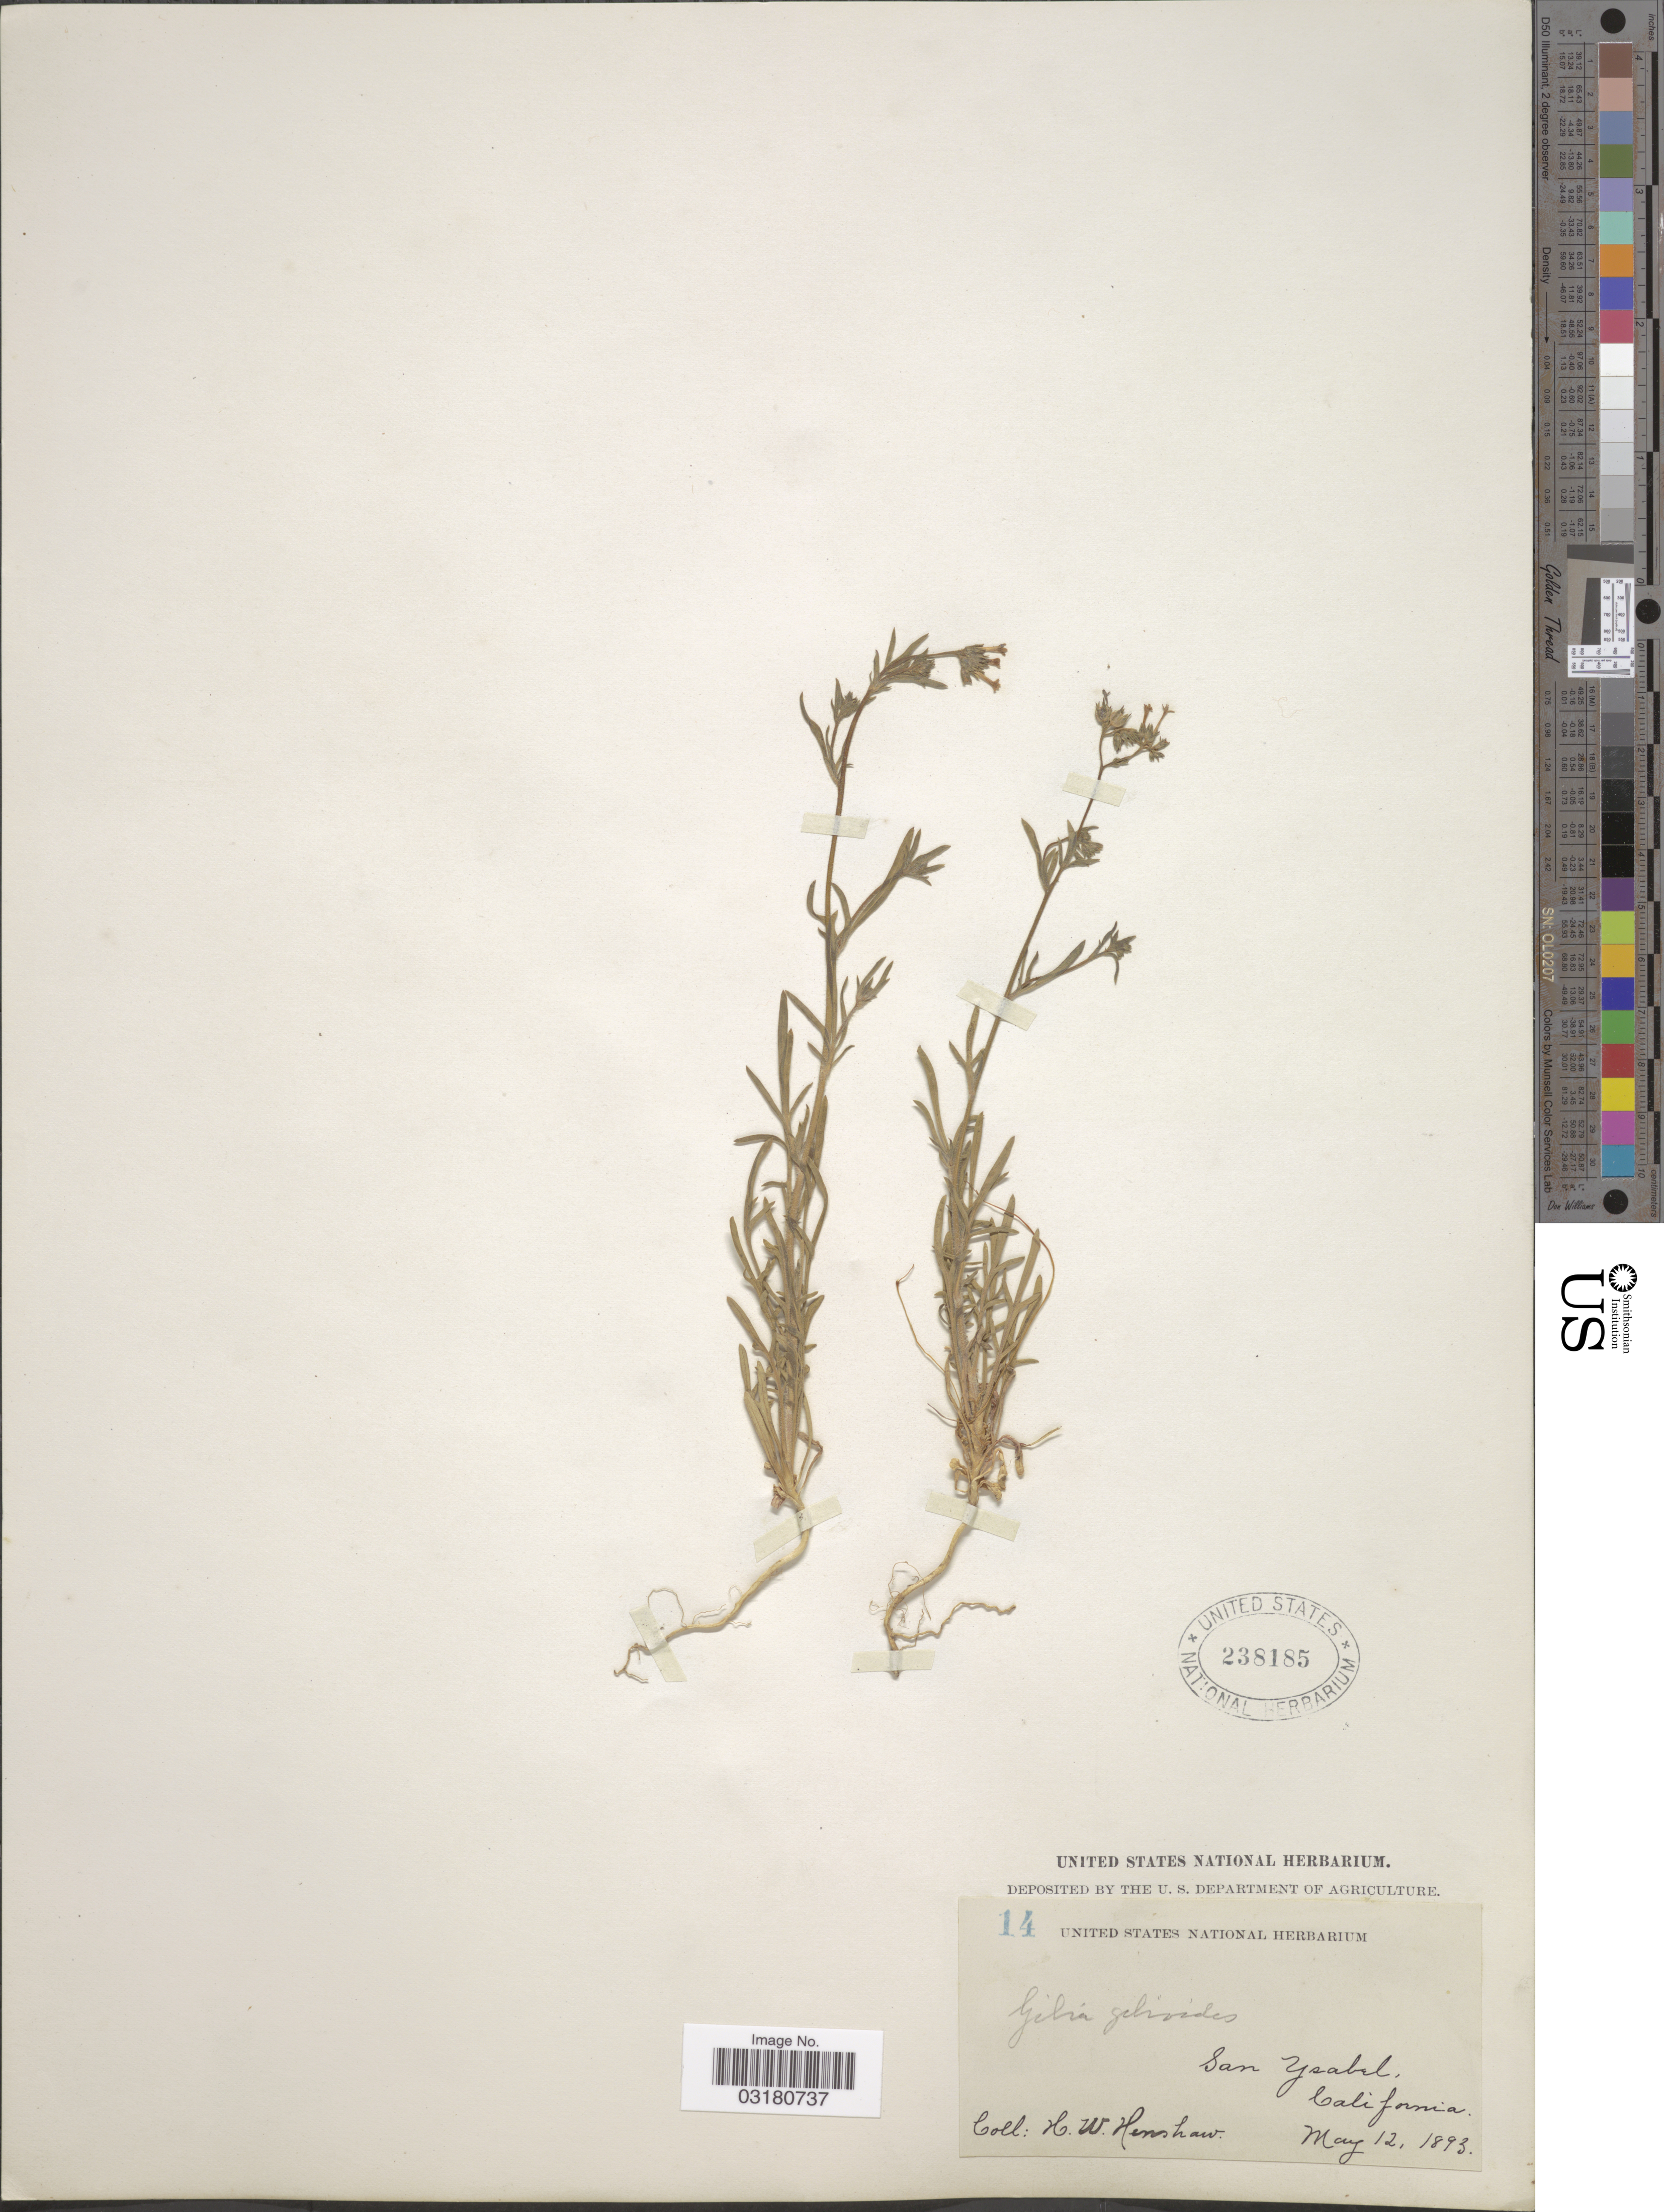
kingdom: Plantae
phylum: Tracheophyta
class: Magnoliopsida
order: Ericales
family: Polemoniaceae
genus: Allophyllum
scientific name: Allophyllum gilioides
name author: (Benth.) Benth.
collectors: H. Henshaw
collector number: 14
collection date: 1893-05-12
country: United States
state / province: California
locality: San Ysabel.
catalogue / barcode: US 238185